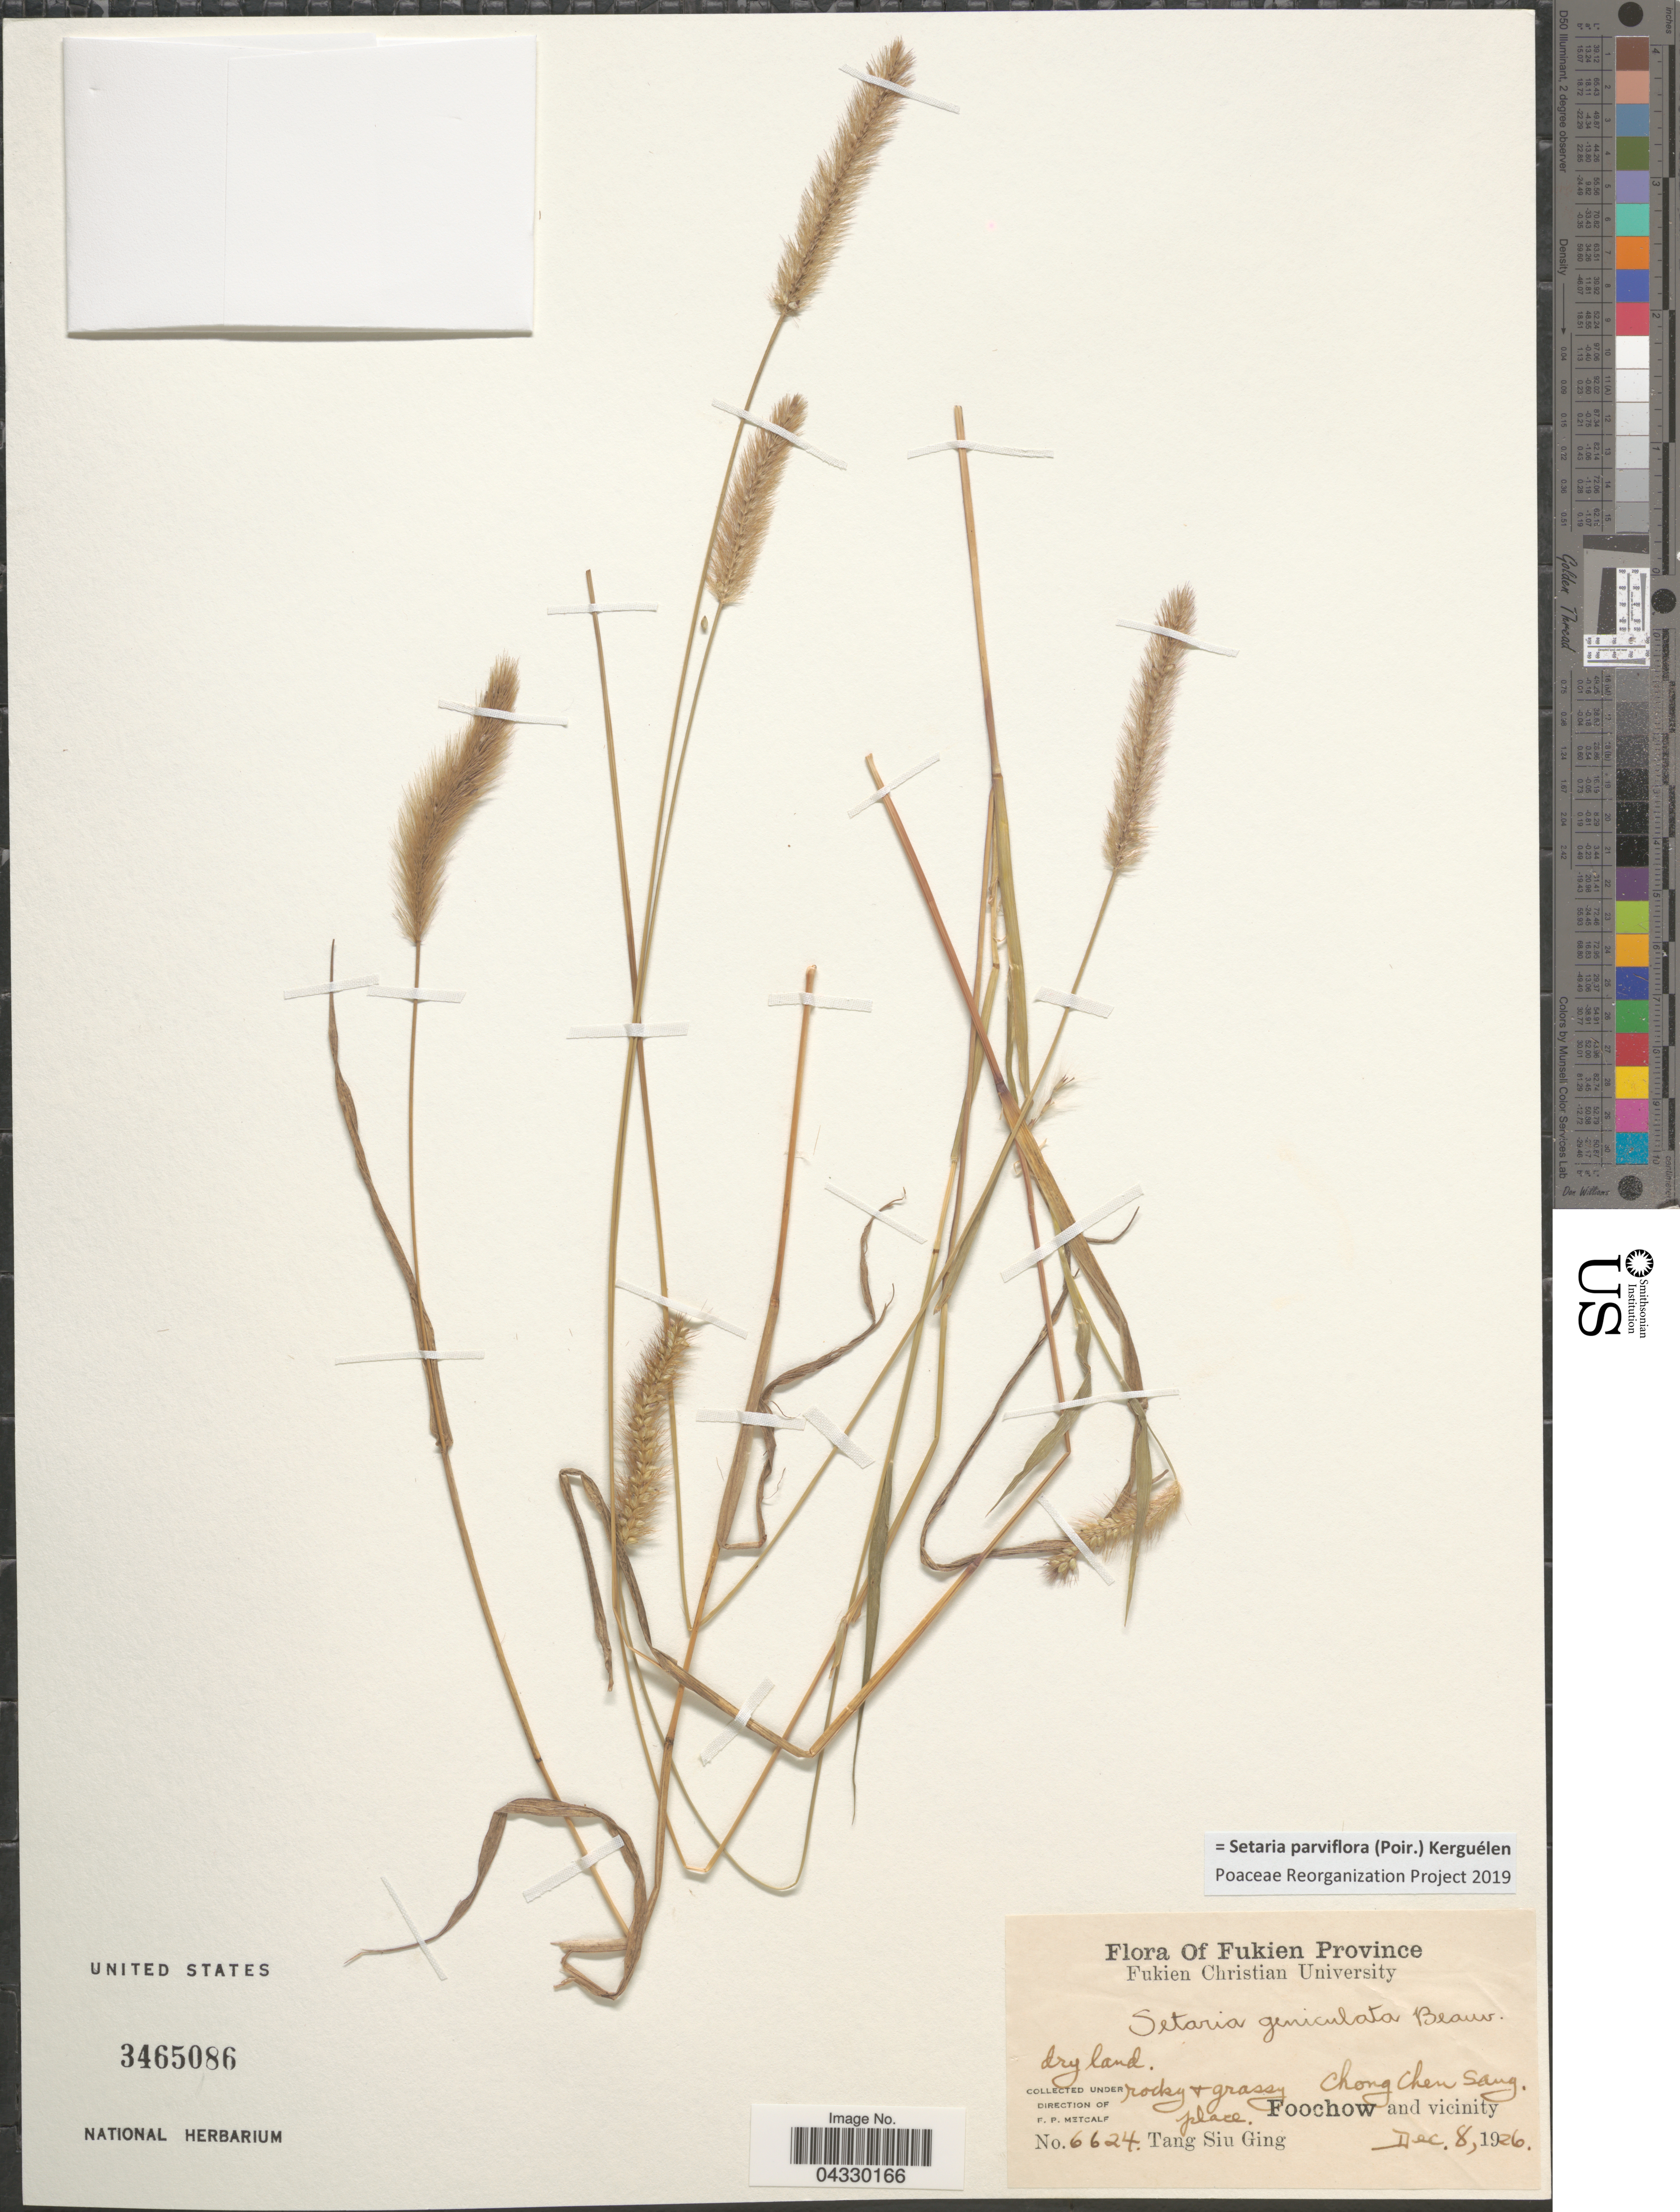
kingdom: Plantae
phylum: Tracheophyta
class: Liliopsida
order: Poales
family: Poaceae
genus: Setaria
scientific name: Setaria parviflora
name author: (Poir.) Kerguélen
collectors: T. Ging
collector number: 6624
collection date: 1926-12-08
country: China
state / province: Fujian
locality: Fukien Province. Chong Chen Sang. Foochow and vicinity.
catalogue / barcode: US 3465086